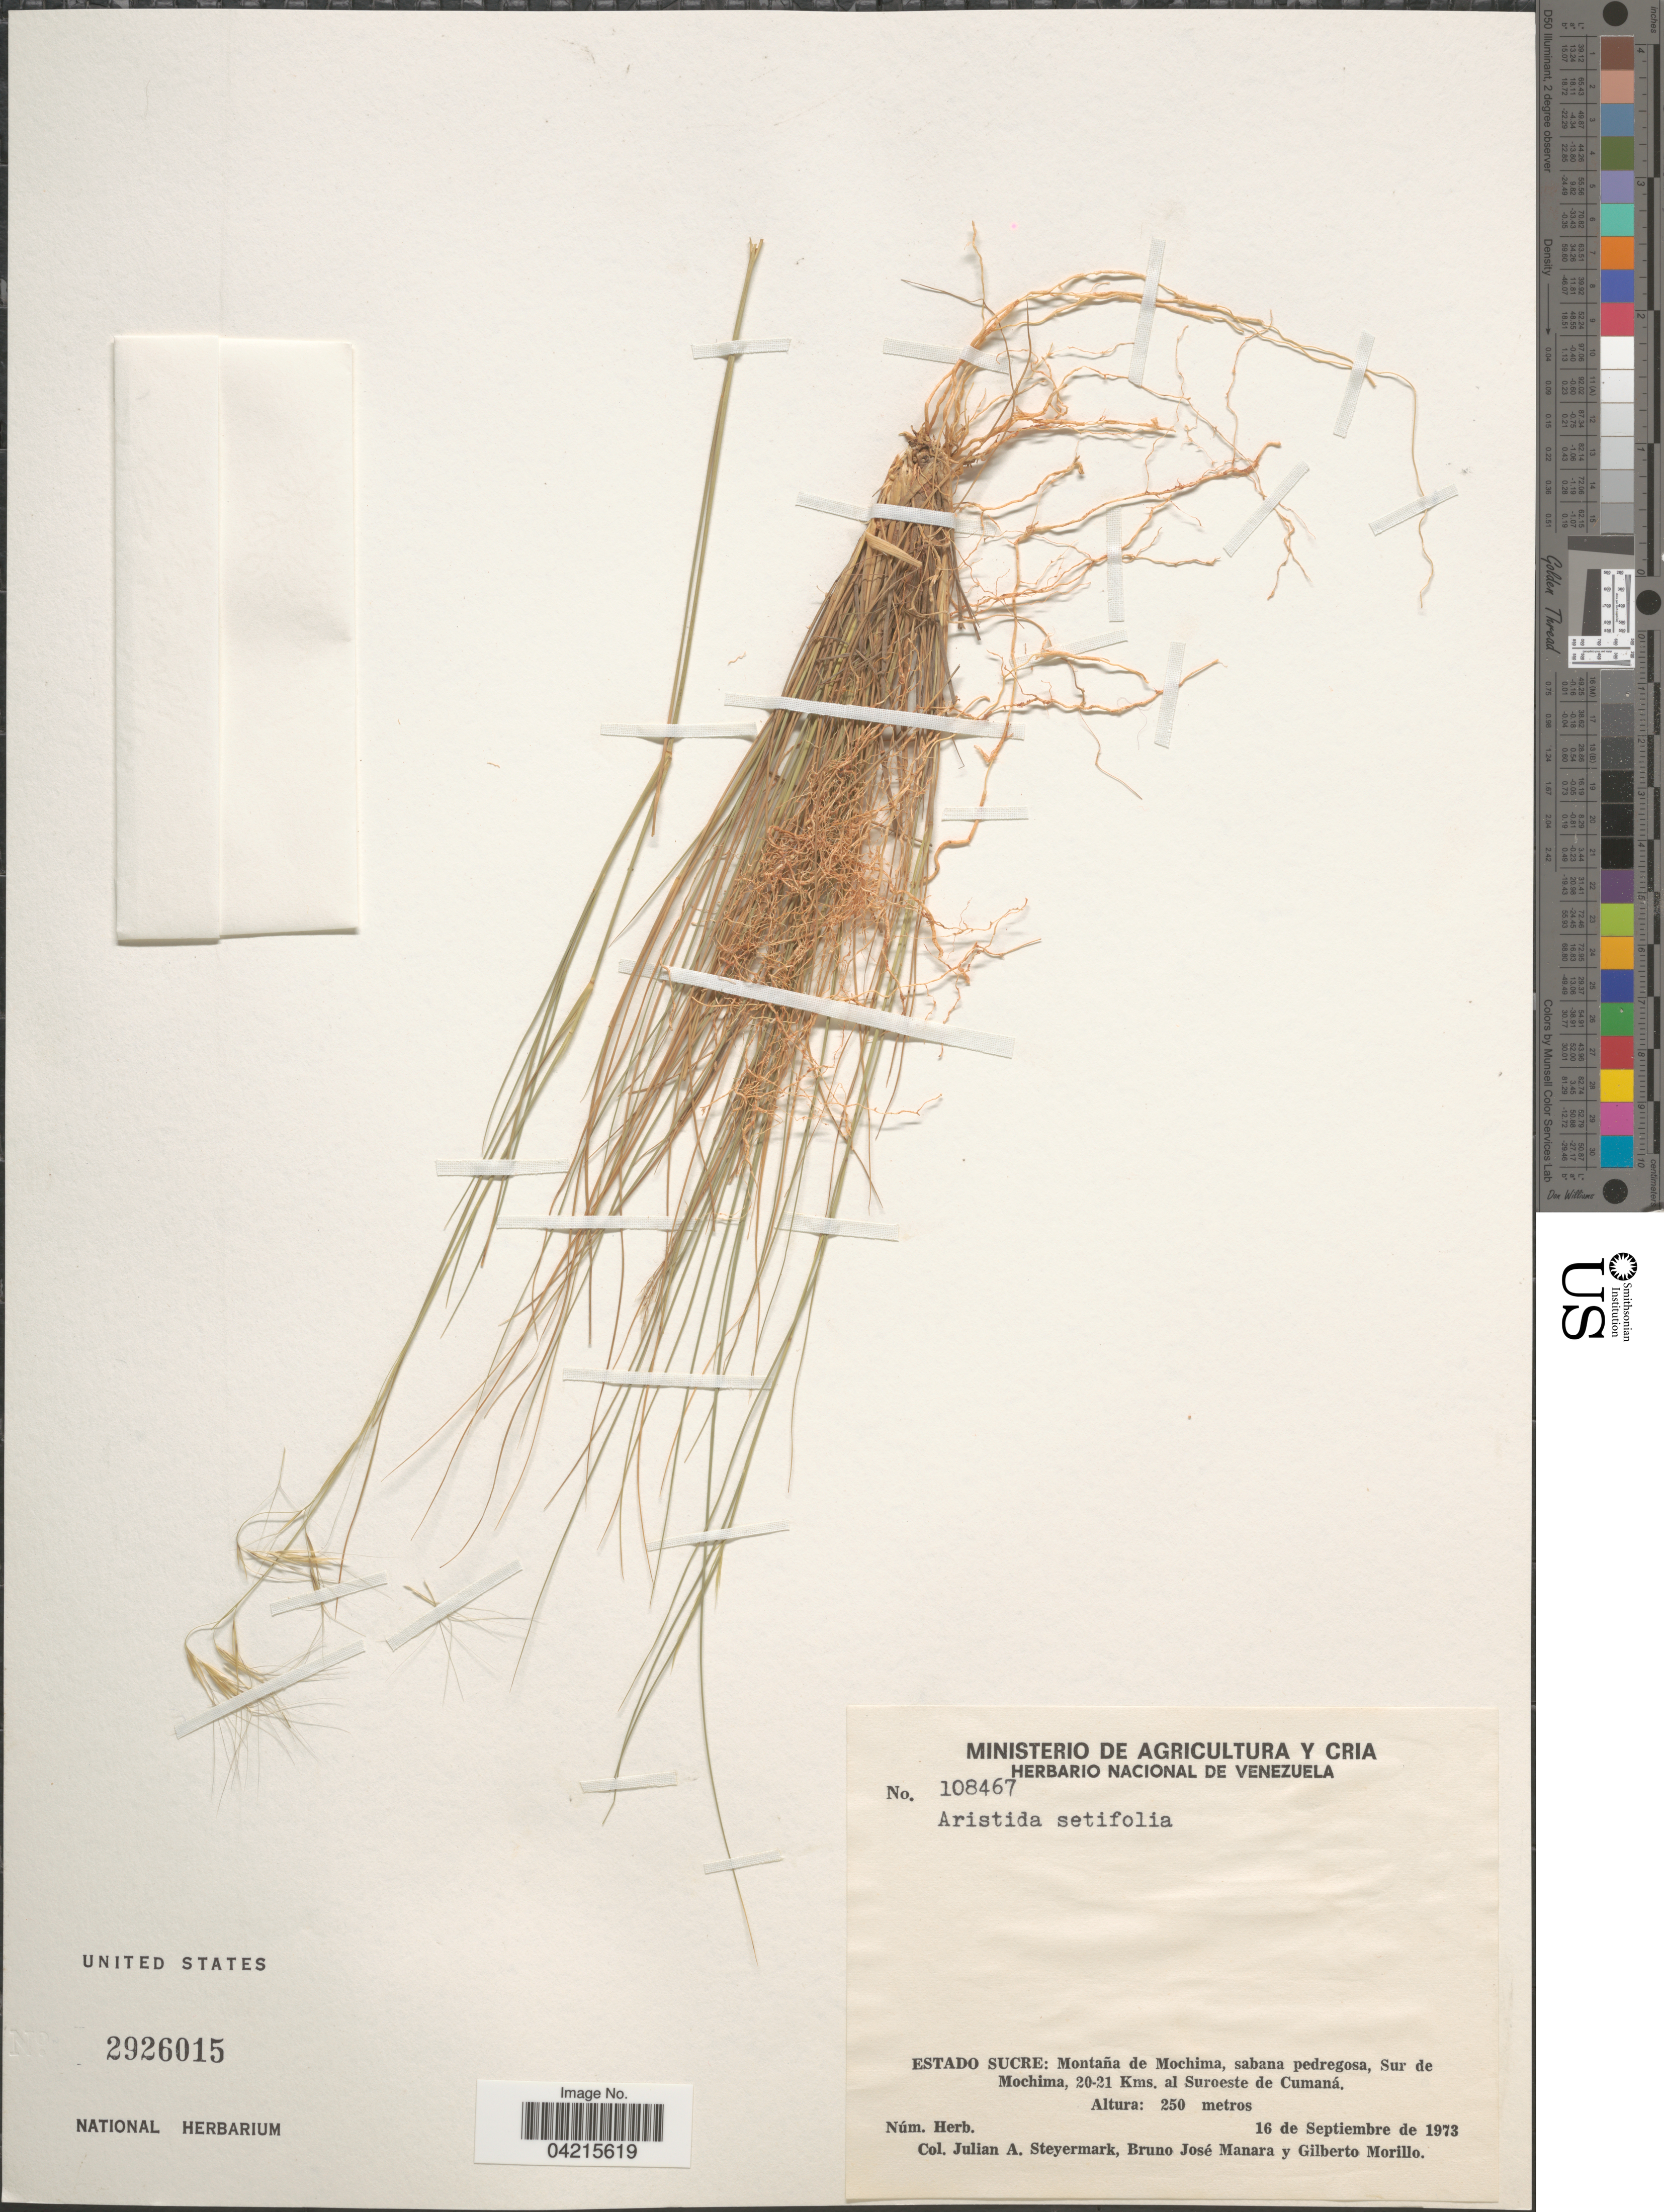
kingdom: Plantae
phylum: Tracheophyta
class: Liliopsida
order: Poales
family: Poaceae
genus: Aristida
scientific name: Aristida setifolia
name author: Kunth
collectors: J. Steyermark, B. Manara & G. N. Morillo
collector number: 108467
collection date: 1973-09-16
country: Venezuela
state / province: Sucre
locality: Montaña de Mochima, sabana pedregosa, Sur de Mochima, 20-21 Kms. al Suroeste de Cumaná.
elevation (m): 250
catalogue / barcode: US 2926015